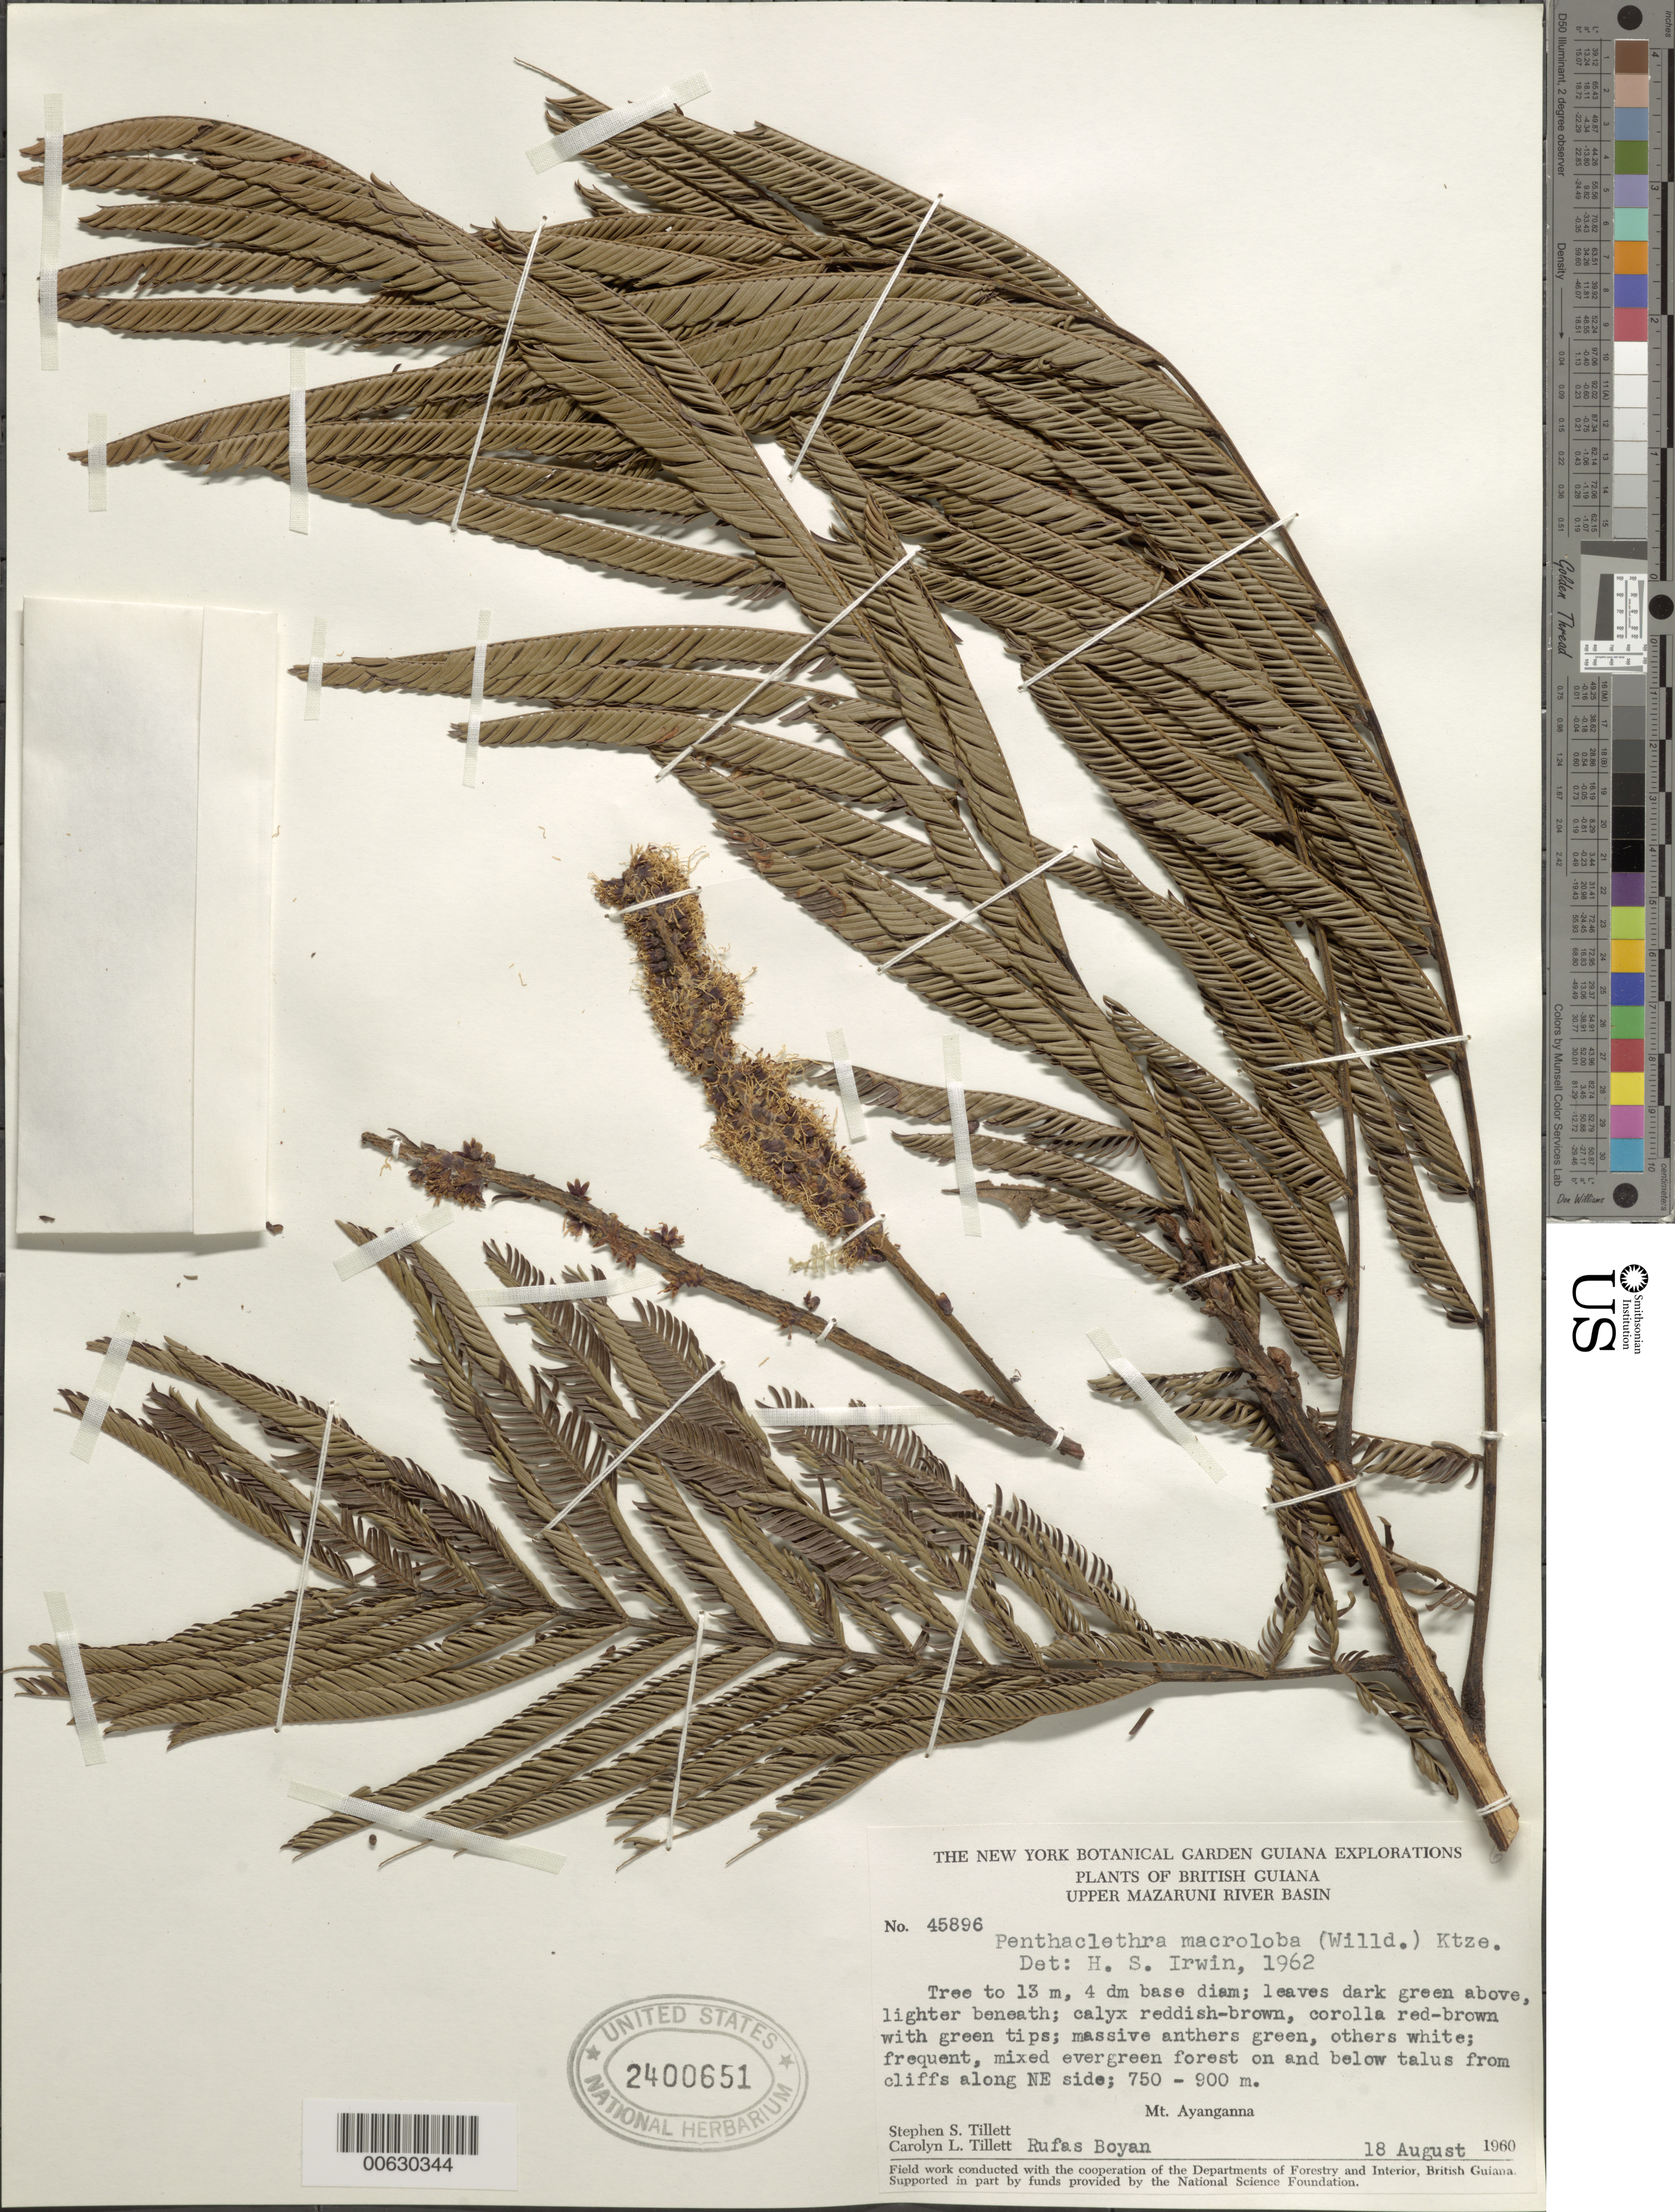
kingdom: Plantae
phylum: Tracheophyta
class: Magnoliopsida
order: Fabales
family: Fabaceae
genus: Pentaclethra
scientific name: Pentaclethra macroloba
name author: (Willd.) Kuntze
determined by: Irwin, Howard S.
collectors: S. S. Tillett, C. L. Tillett & R. Boyan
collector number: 45896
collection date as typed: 18-Aug-60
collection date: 1960-08-18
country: Guyana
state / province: Cuyuni-Mazaruni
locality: Mt. Ayanganna, NE side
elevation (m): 750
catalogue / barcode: US 2400651